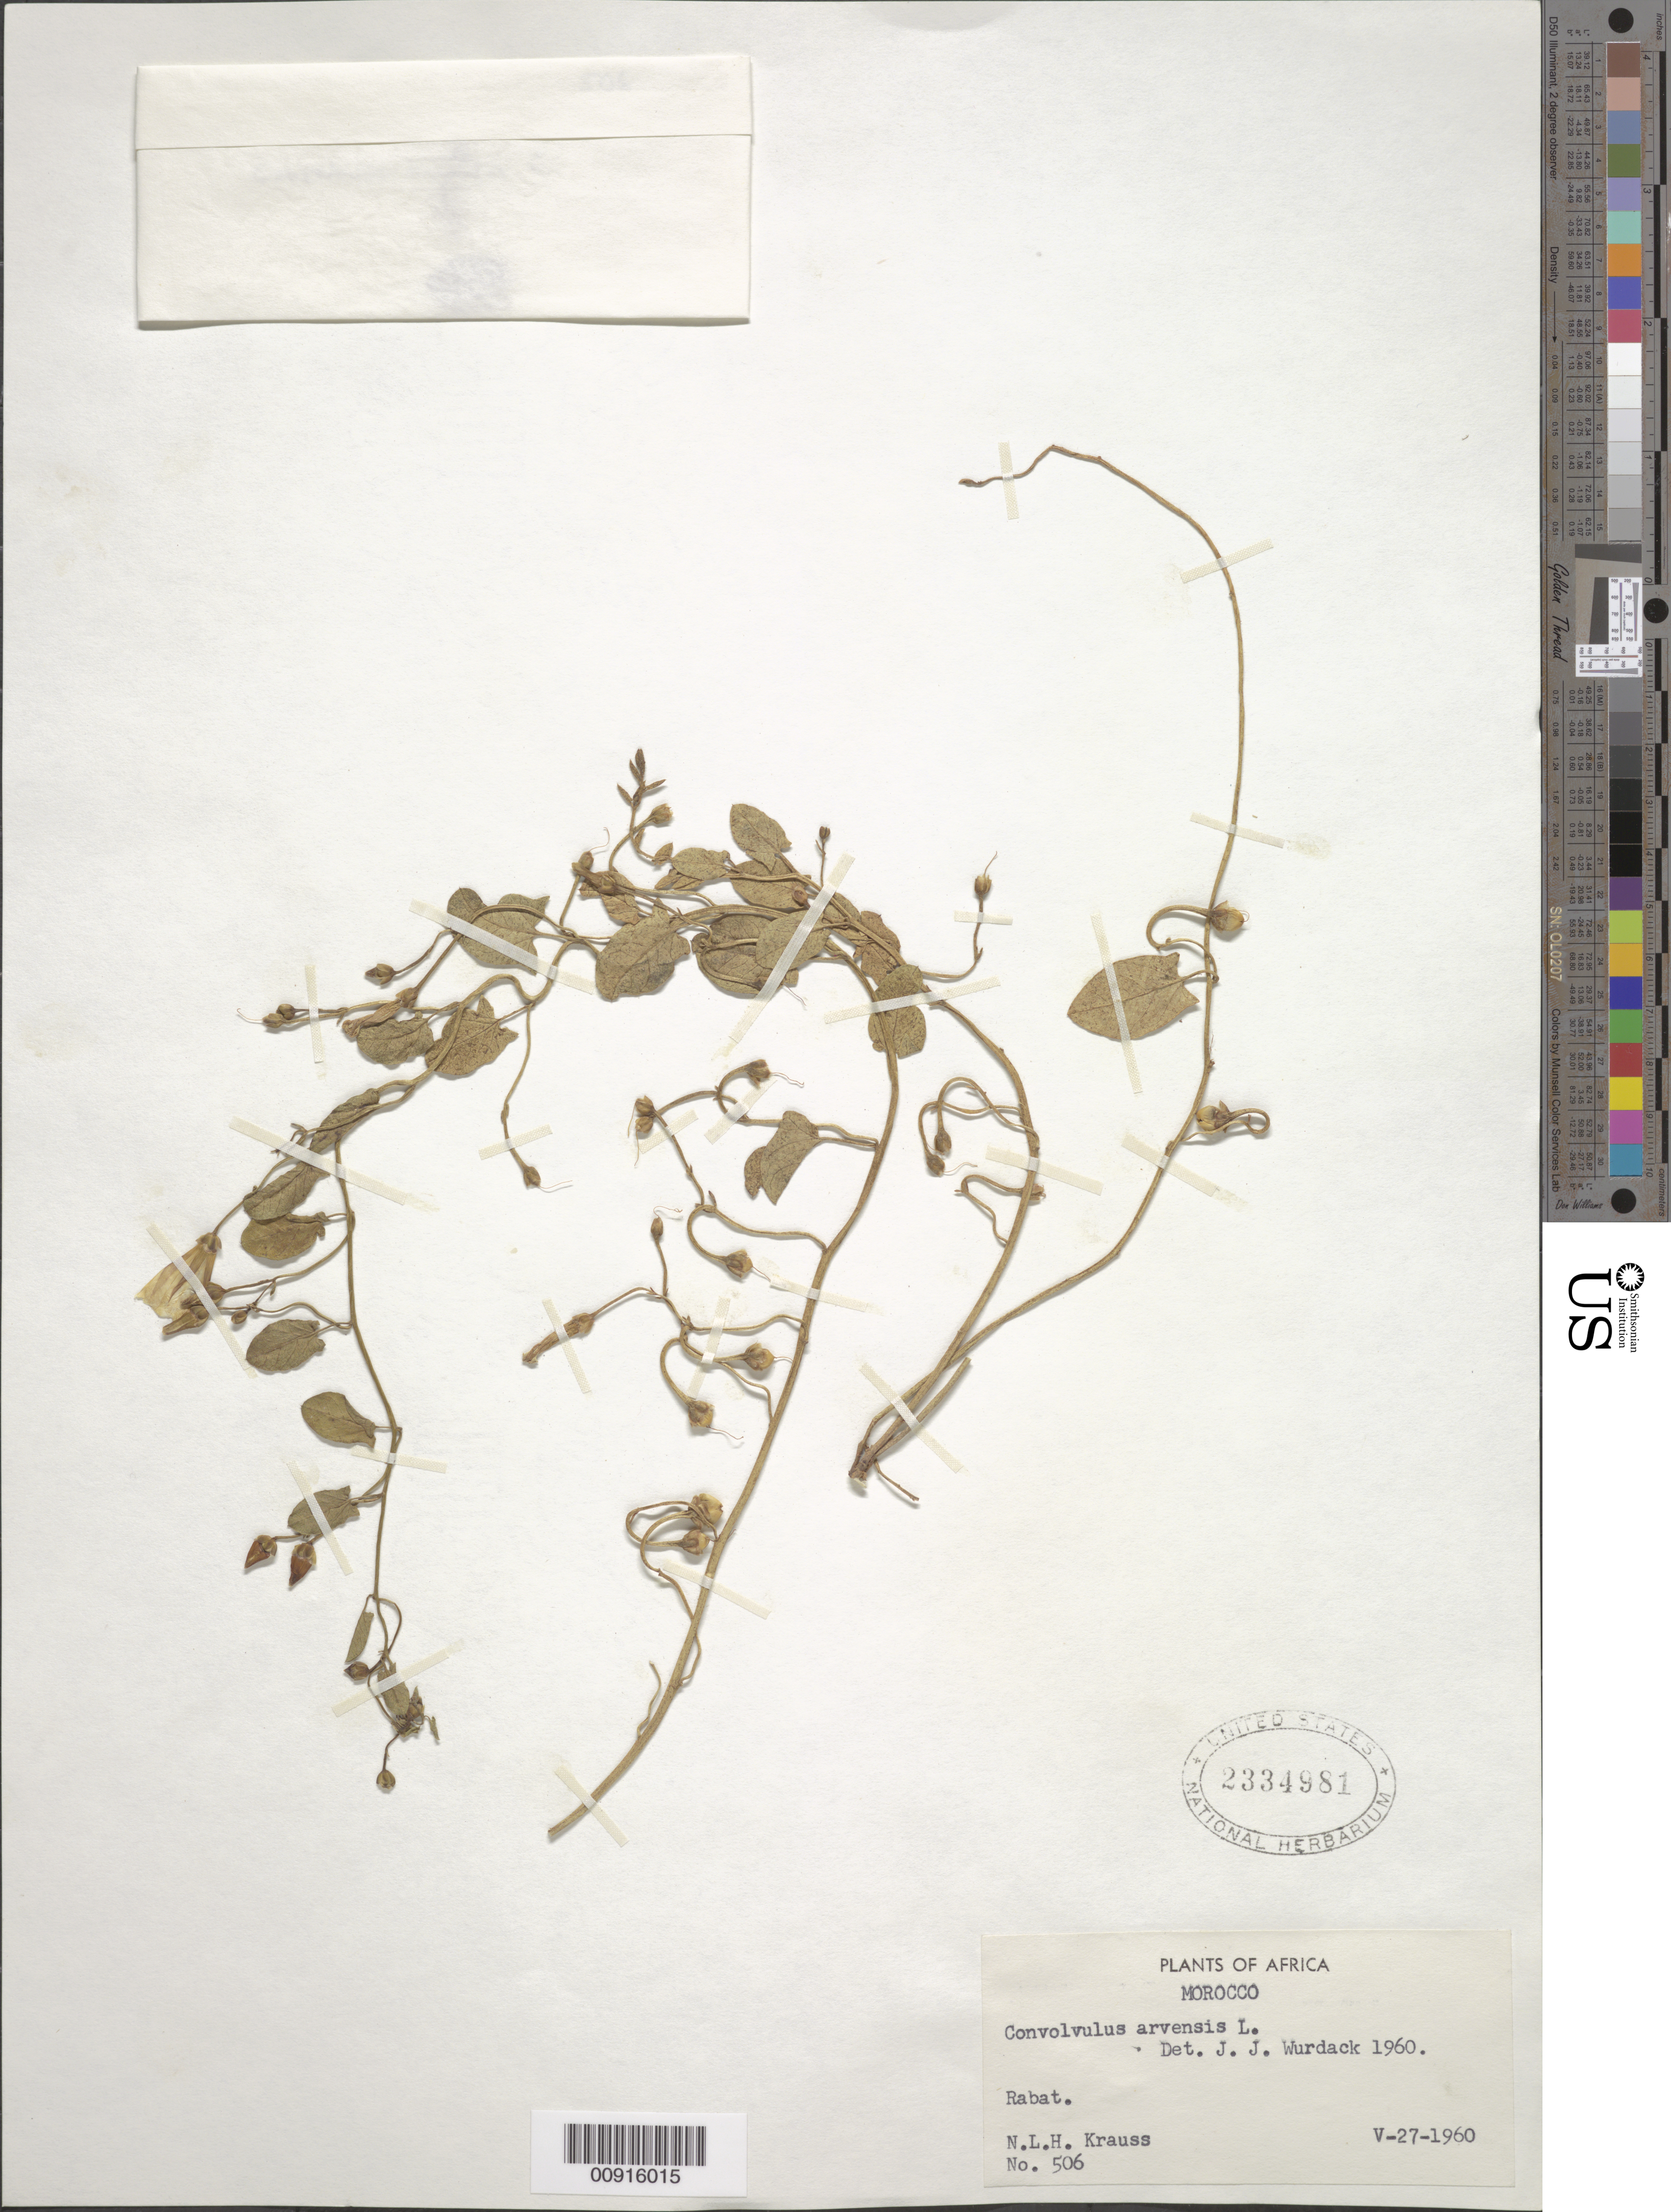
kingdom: Plantae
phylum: Tracheophyta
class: Magnoliopsida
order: Solanales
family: Convolvulaceae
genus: Convolvulus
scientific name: Convolvulus arvensis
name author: L.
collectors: N. Hladun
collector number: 506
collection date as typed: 27 May 1960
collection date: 1960-05-27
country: Morocco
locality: Rabat.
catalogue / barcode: US 2334981